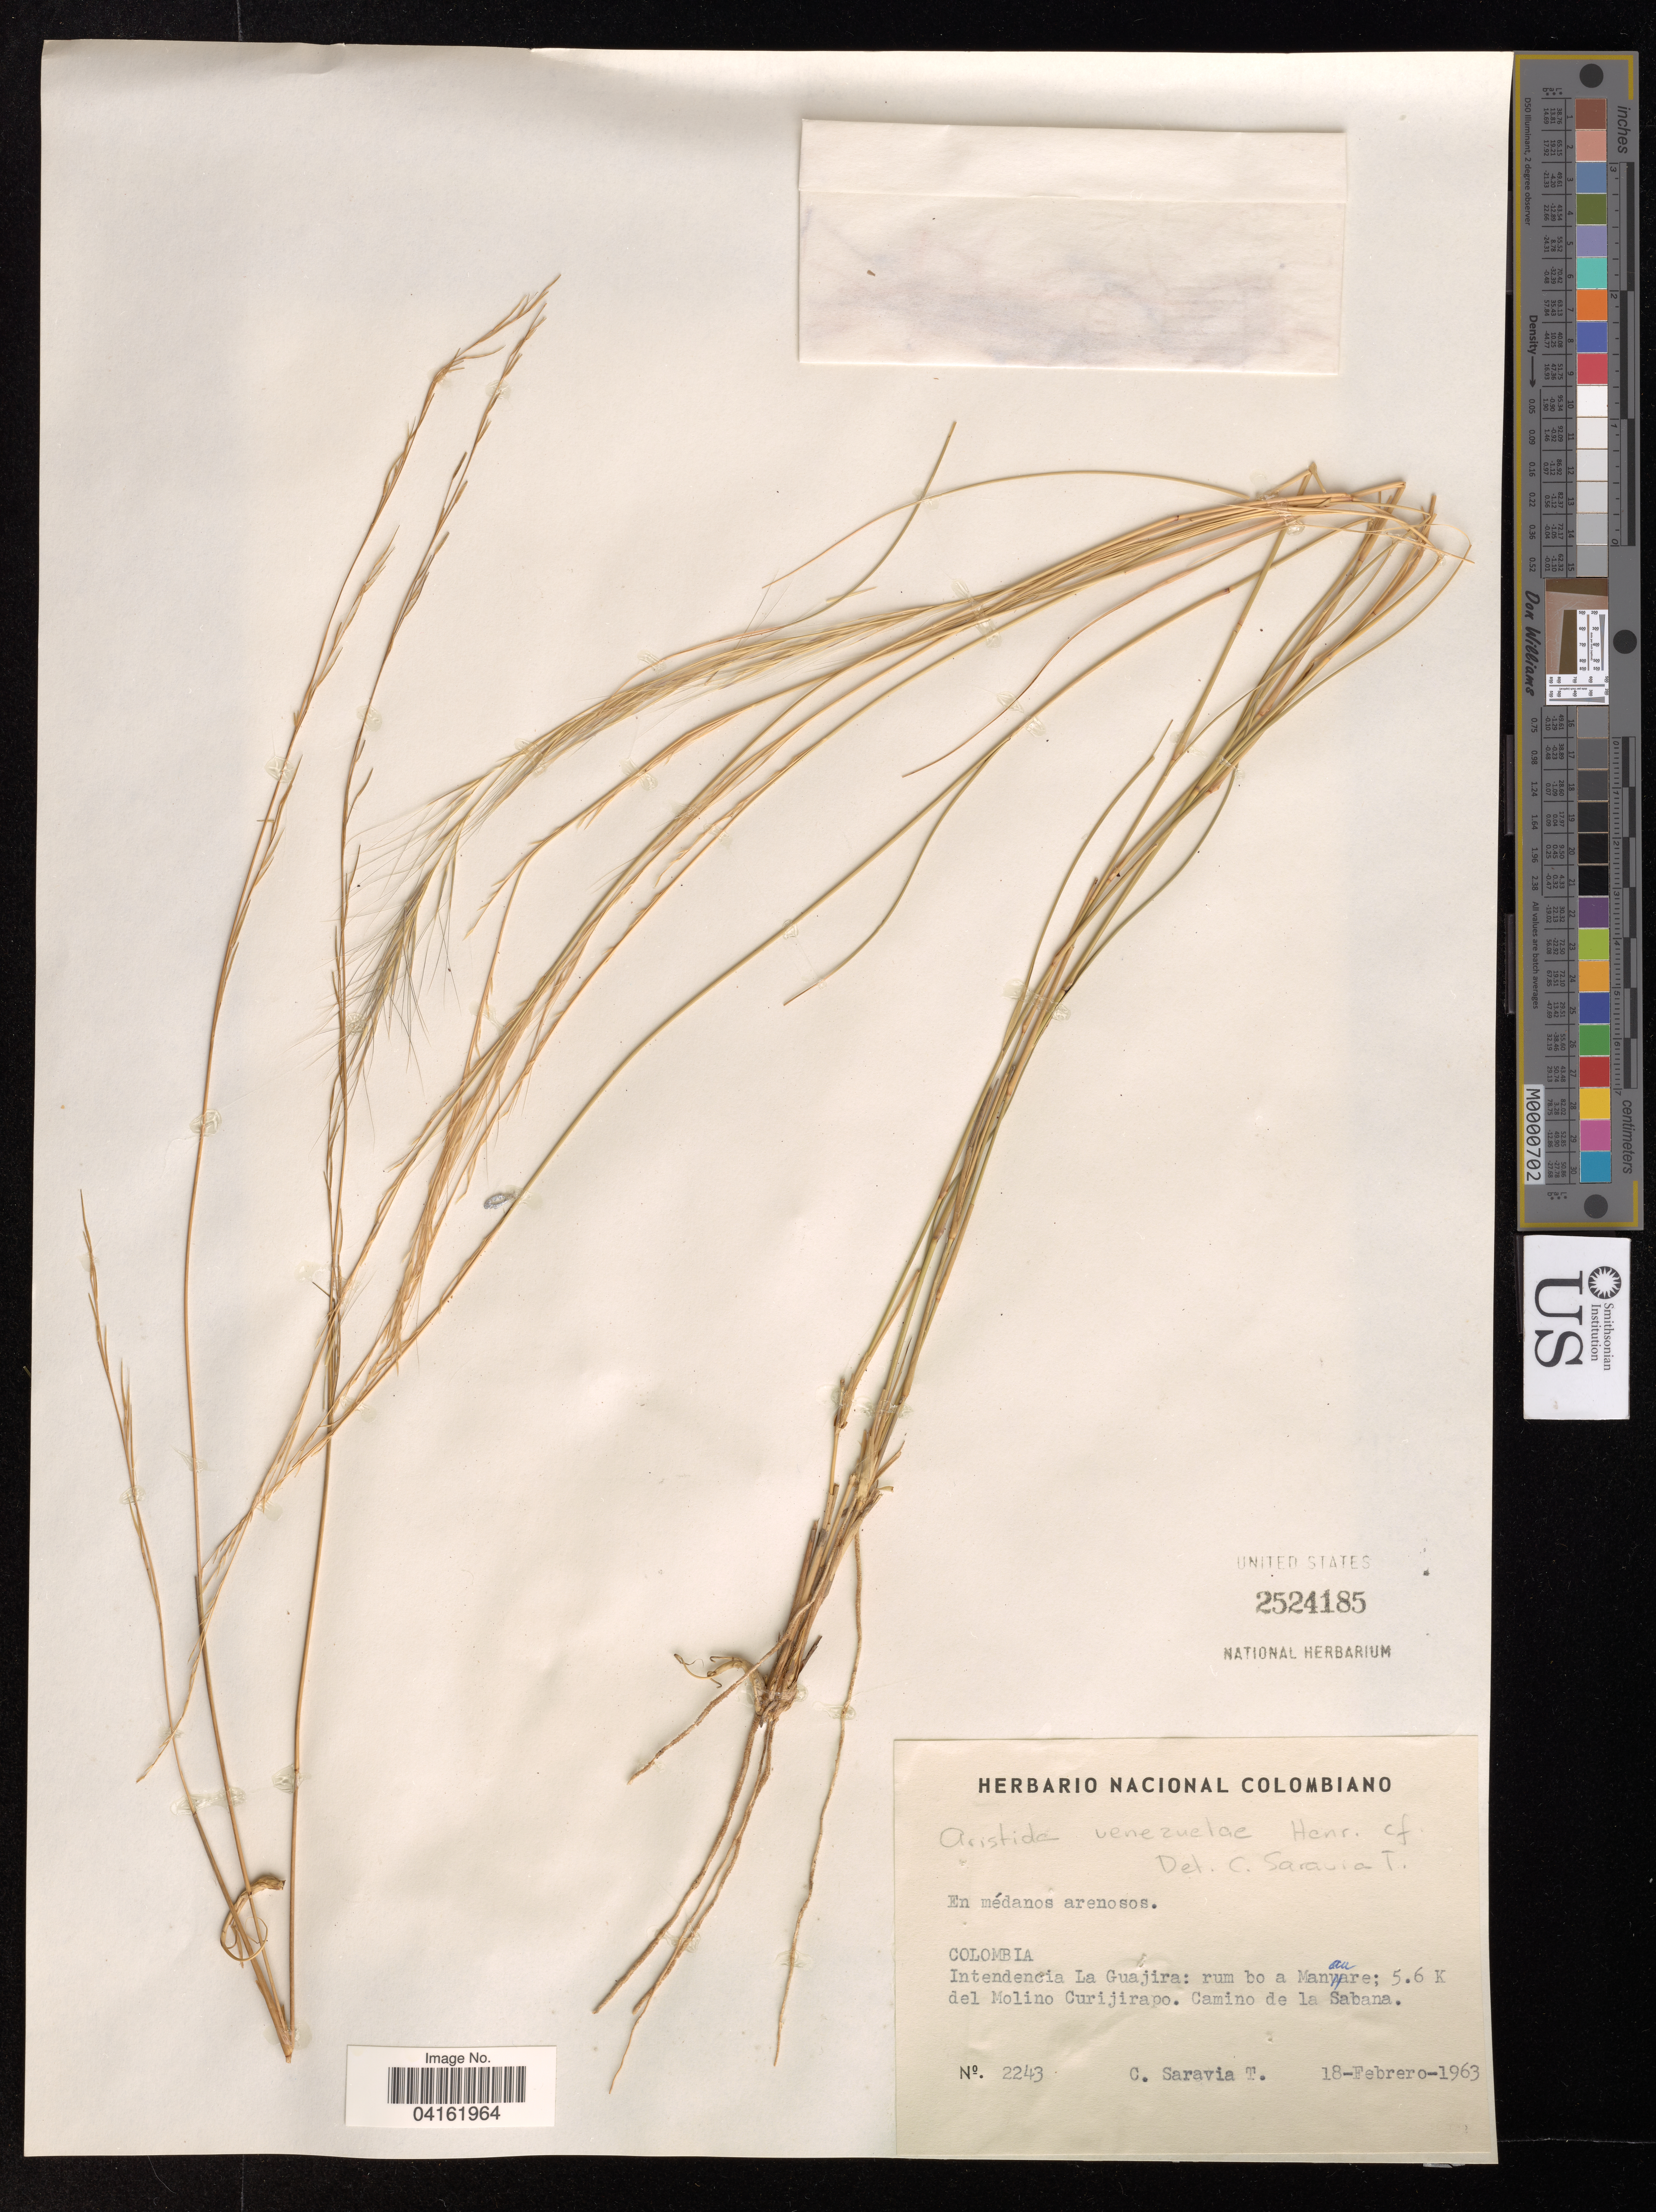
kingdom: Plantae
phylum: Tracheophyta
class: Liliopsida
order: Poales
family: Poaceae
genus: Aristida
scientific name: Aristida venesuelae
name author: Henr.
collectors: C. Saravia T.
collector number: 2243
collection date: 1963-02-18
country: Colombia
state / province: La Guajira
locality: Rum bo a Manaure; 5.6 K del Molino Curijirapo. Camino de la Sabina.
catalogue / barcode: US 2524185